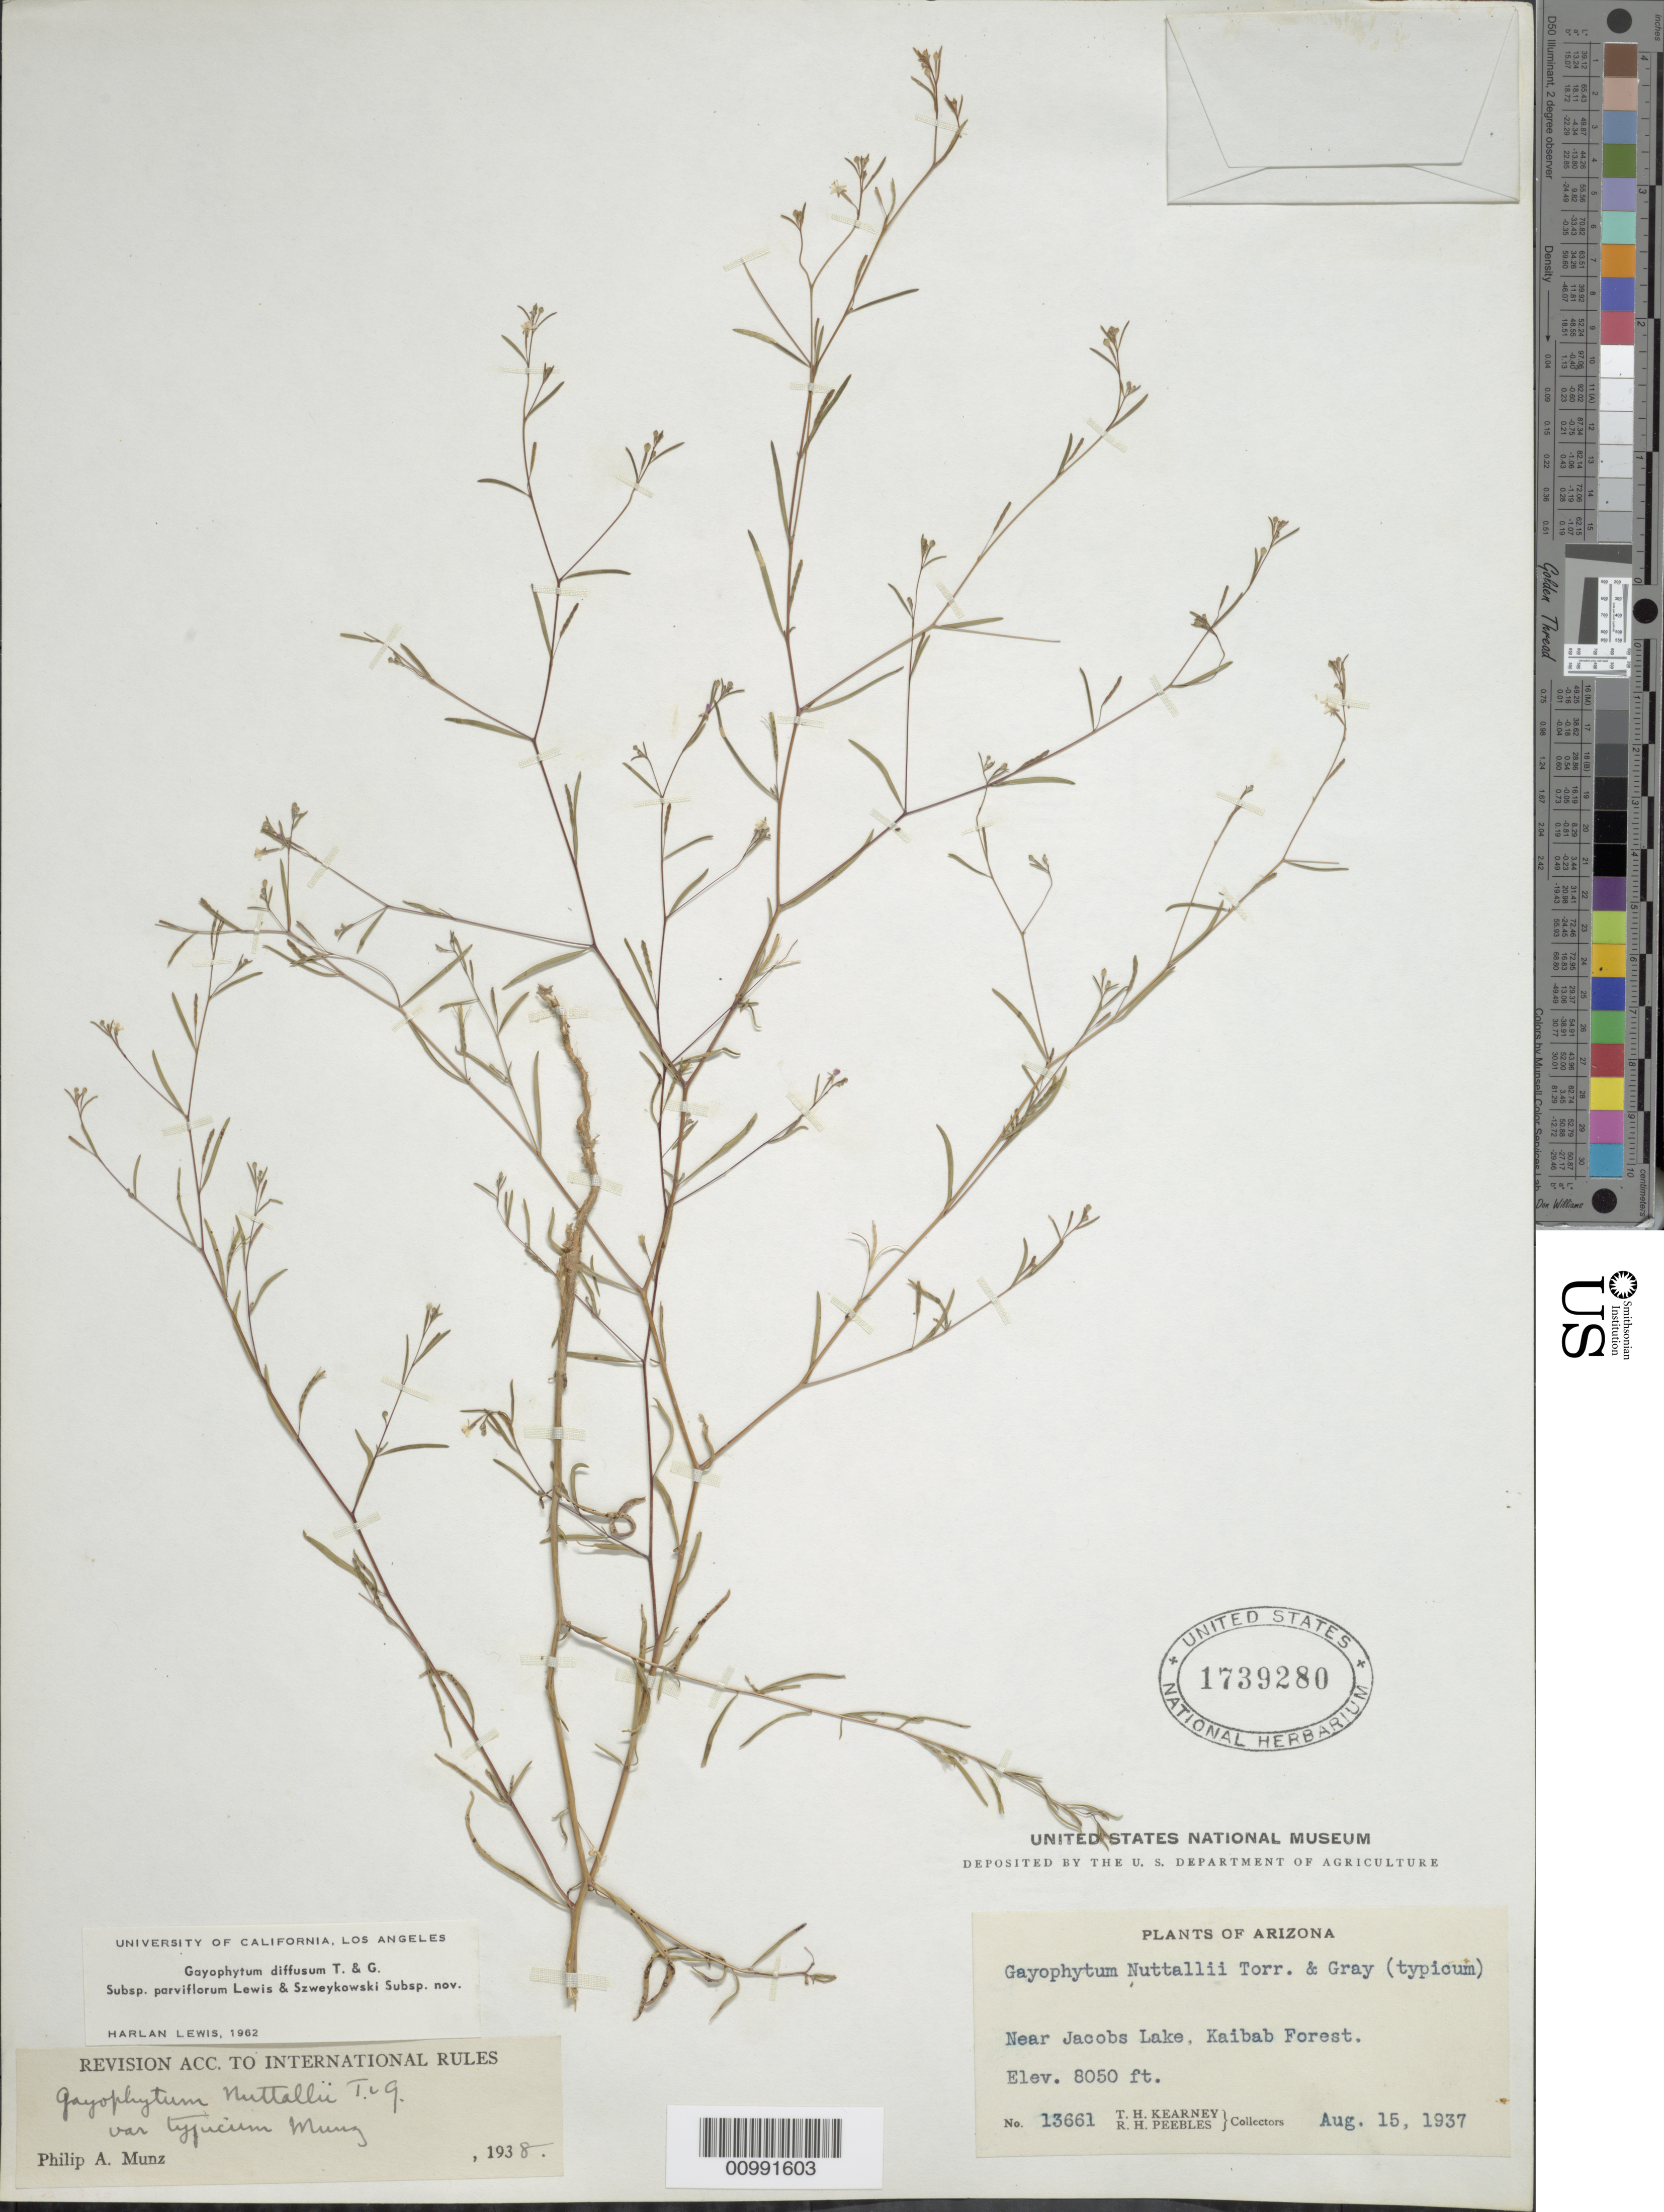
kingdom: Plantae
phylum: Tracheophyta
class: Magnoliopsida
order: Myrtales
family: Onagraceae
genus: Gayophytum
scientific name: Gayophytum diffusum subsp. parviflorum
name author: F. H. Lewis & Szweyk.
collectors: T. H. Kearney & R. H. Peebles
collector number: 13661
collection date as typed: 15 Aug 1937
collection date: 1937-08-15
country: United States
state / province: Arizona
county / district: Coconino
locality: Near Jacobs Lake, Kaibab Forest.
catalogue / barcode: US 1739280